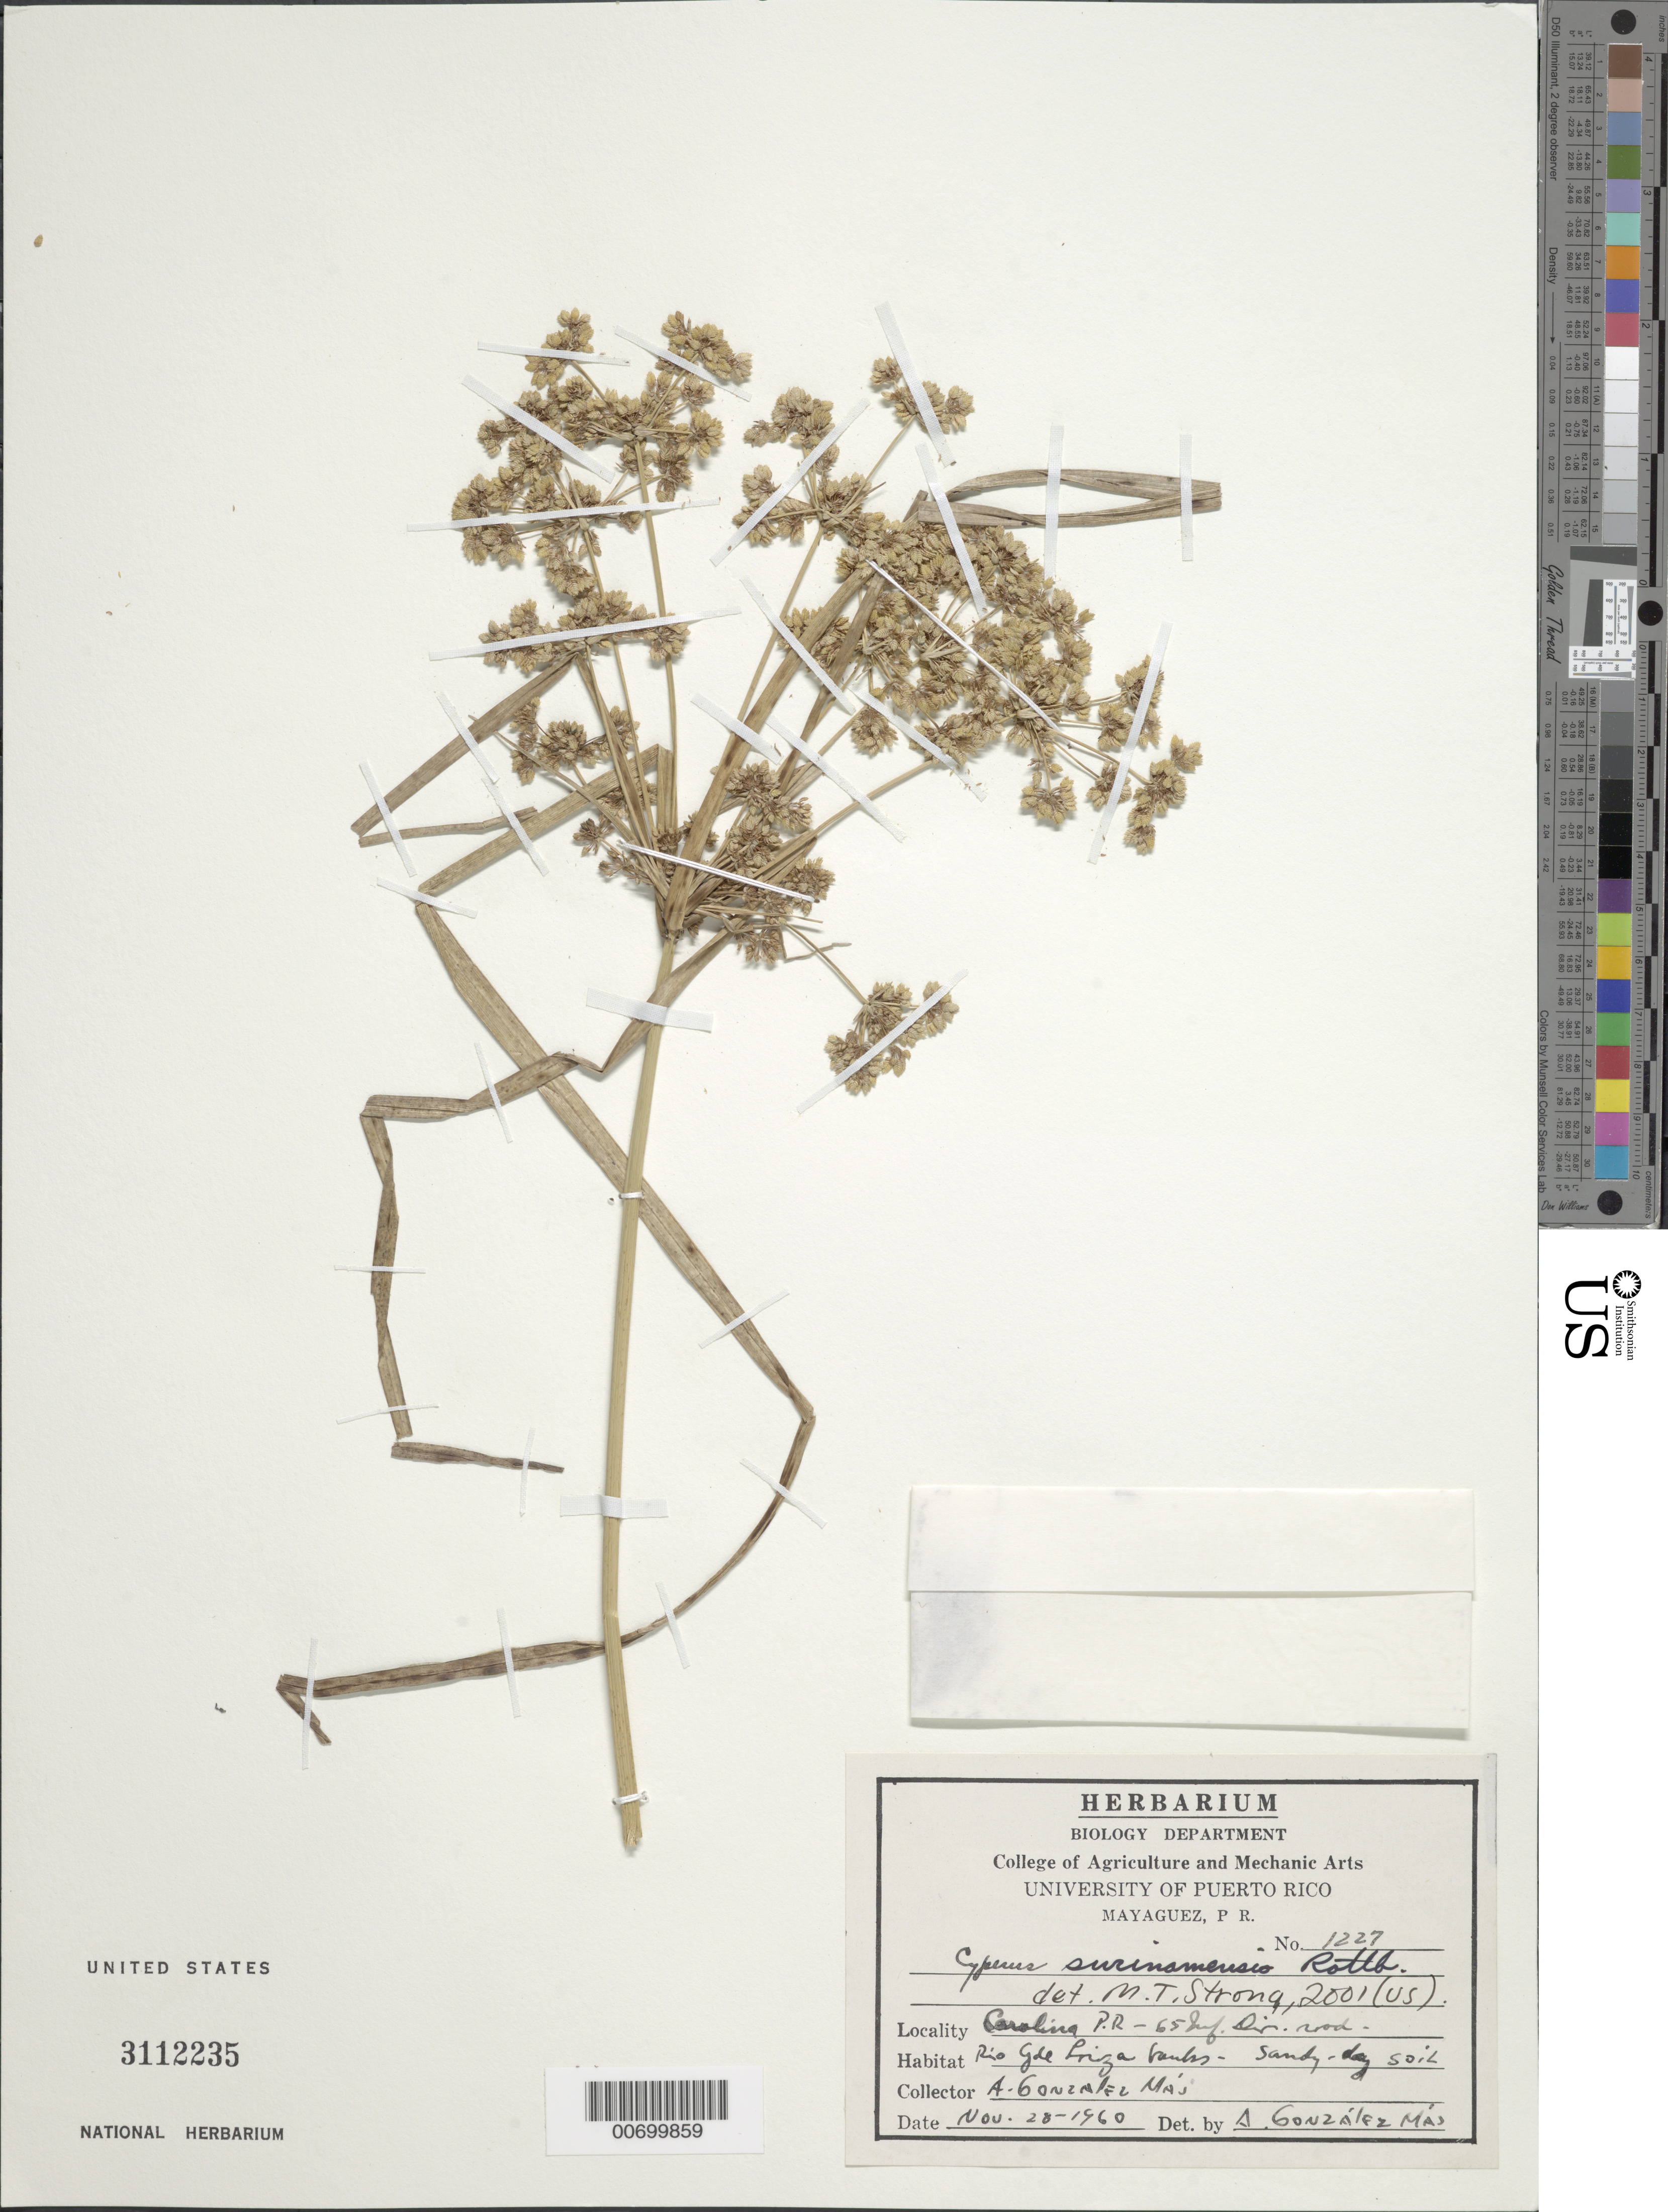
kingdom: Plantae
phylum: Tracheophyta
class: Liliopsida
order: Poales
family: Cyperaceae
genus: Cyperus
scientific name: Cyperus surinamensis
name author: Rottb.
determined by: Strong, M. T., (US), Smithsonian Institution - National Museum of Natural History (UNITED STATES)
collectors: A. González Más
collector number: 1227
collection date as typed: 28 Nov 1960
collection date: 1960-11-28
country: Puerto Rico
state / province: Río Grande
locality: Carolina: 65 Inf. Div. road, Rio Grande Loiza.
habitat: Bank.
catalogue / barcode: US 3112235